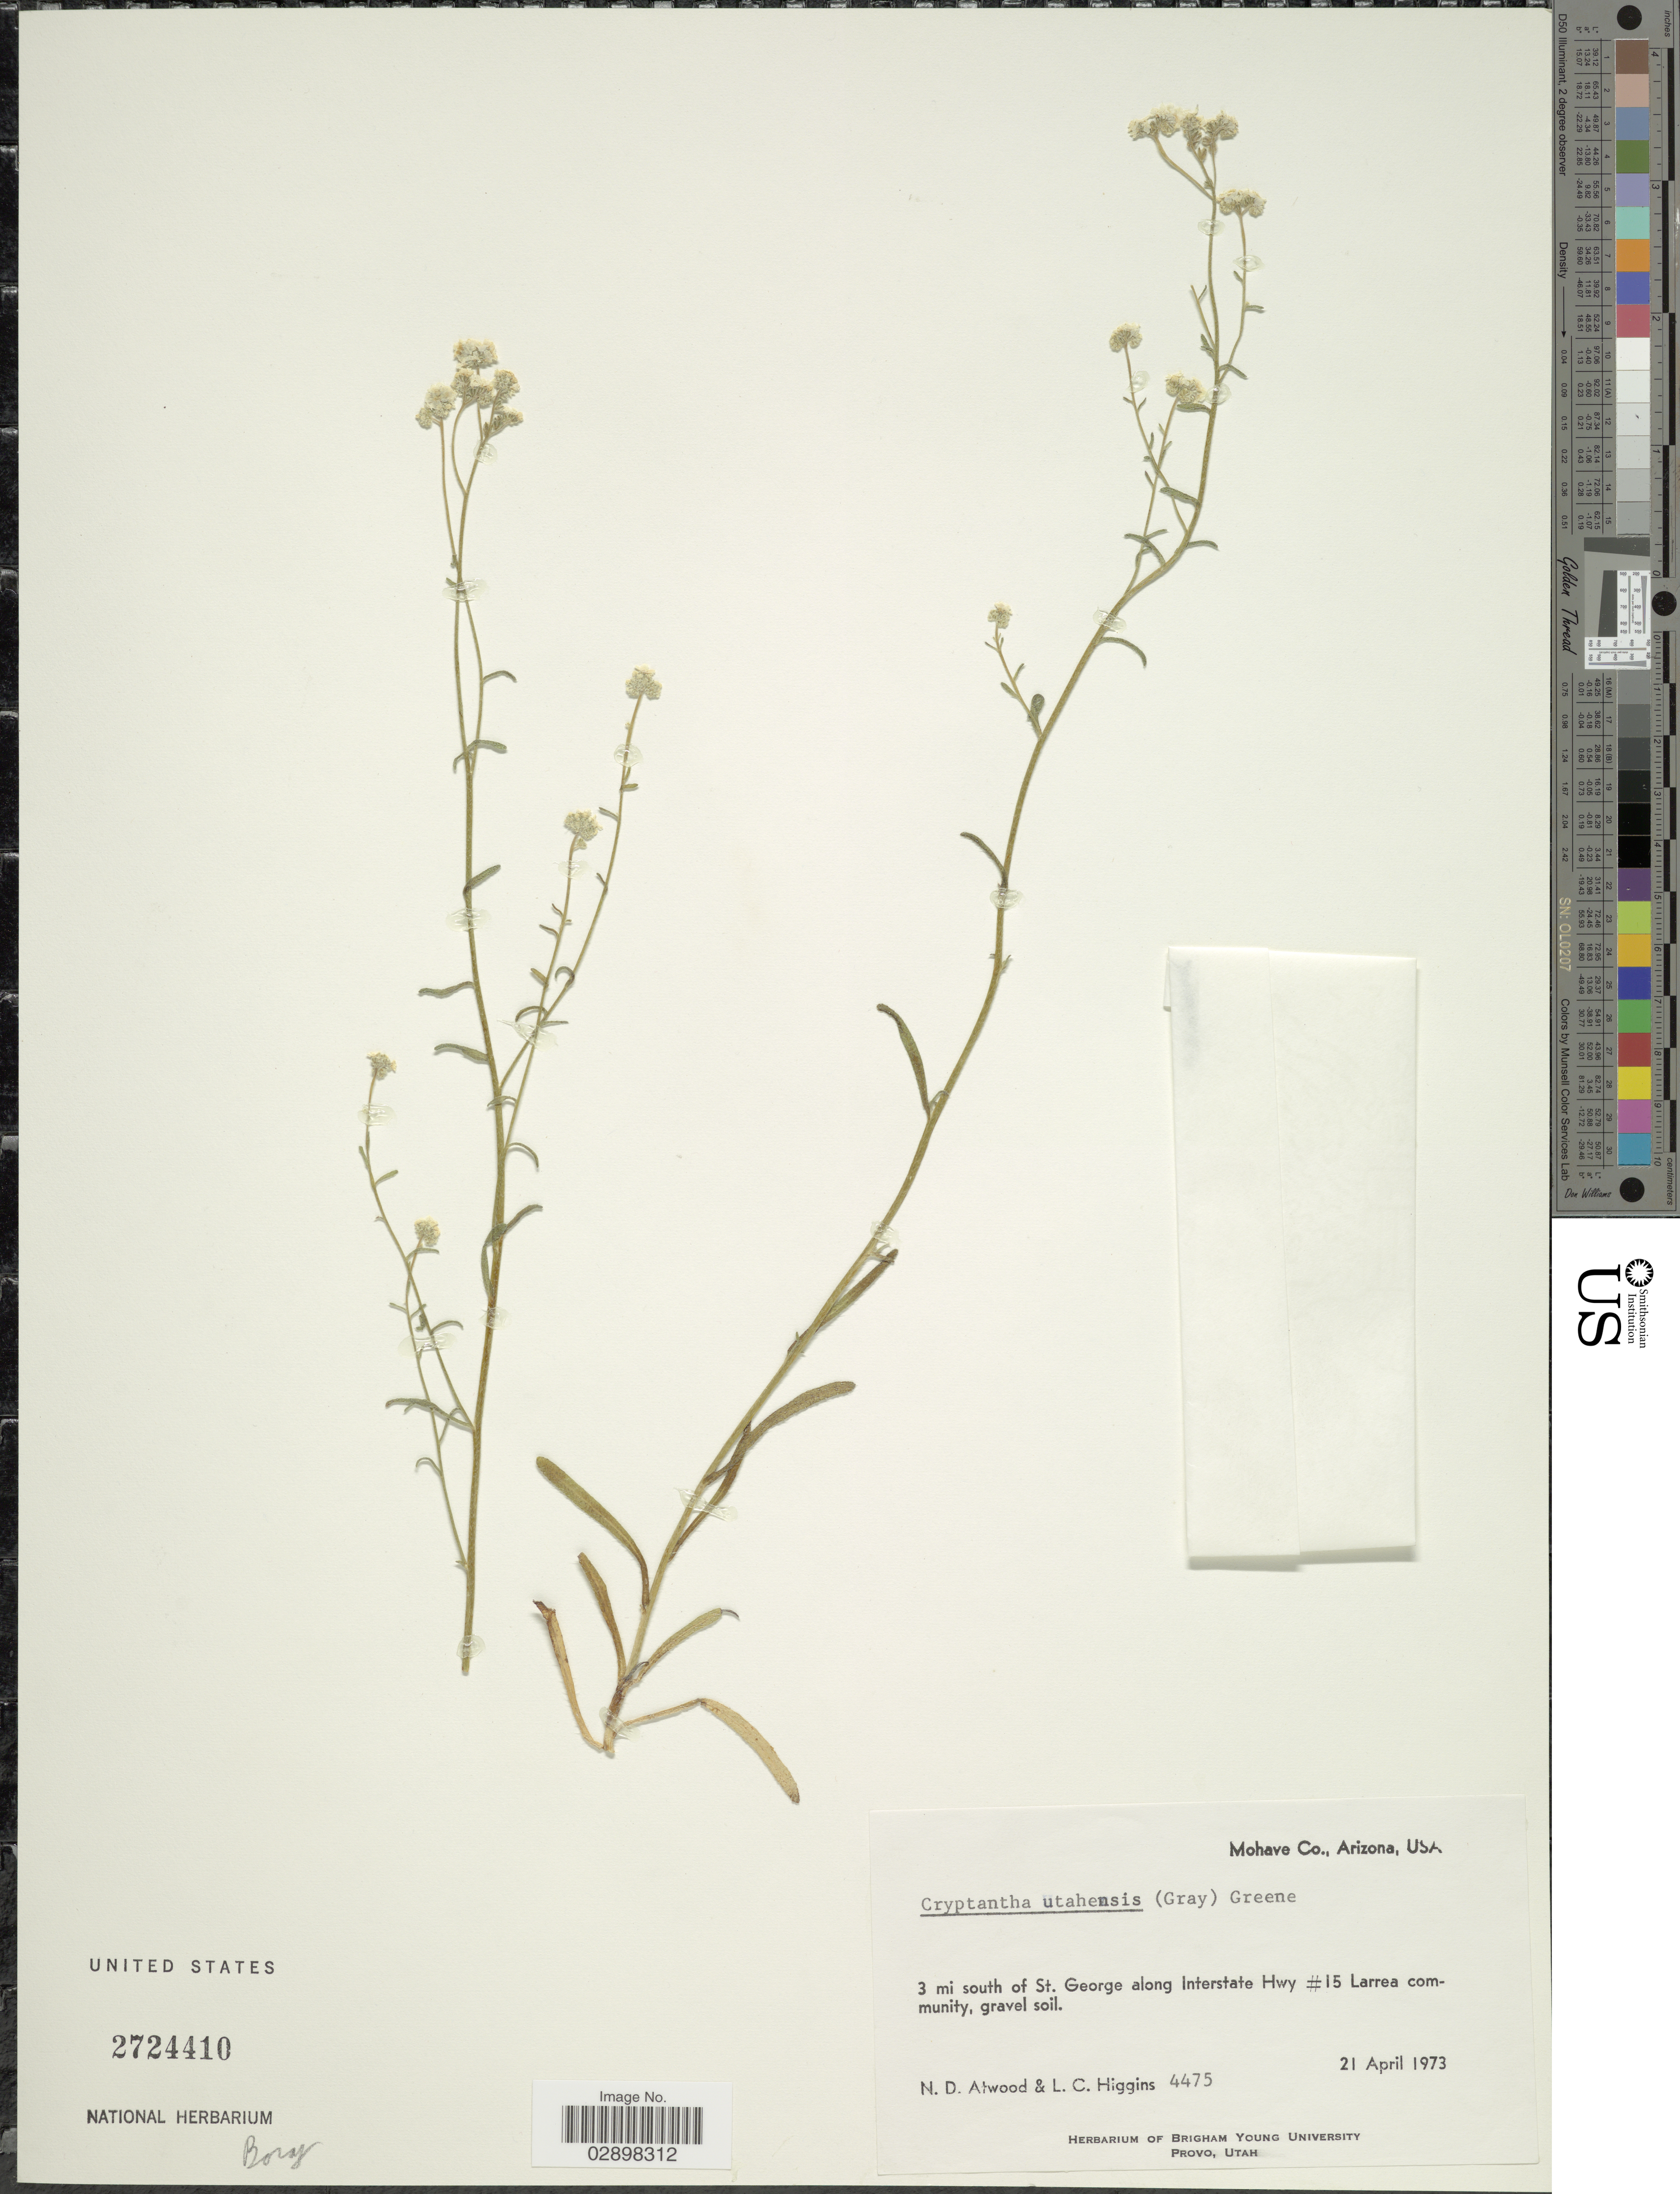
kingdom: Plantae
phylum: Tracheophyta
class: Magnoliopsida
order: Boraginales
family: Boraginaceae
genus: Cryptantha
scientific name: Cryptantha utahensis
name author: (A. Gray) Greene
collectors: N. Atwood & L. Higgins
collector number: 4475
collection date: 1973-04-21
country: United States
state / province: Arizona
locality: Mohave Co., 3 mi south of St. George along Interstate Hwy #15.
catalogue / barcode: US 2724410